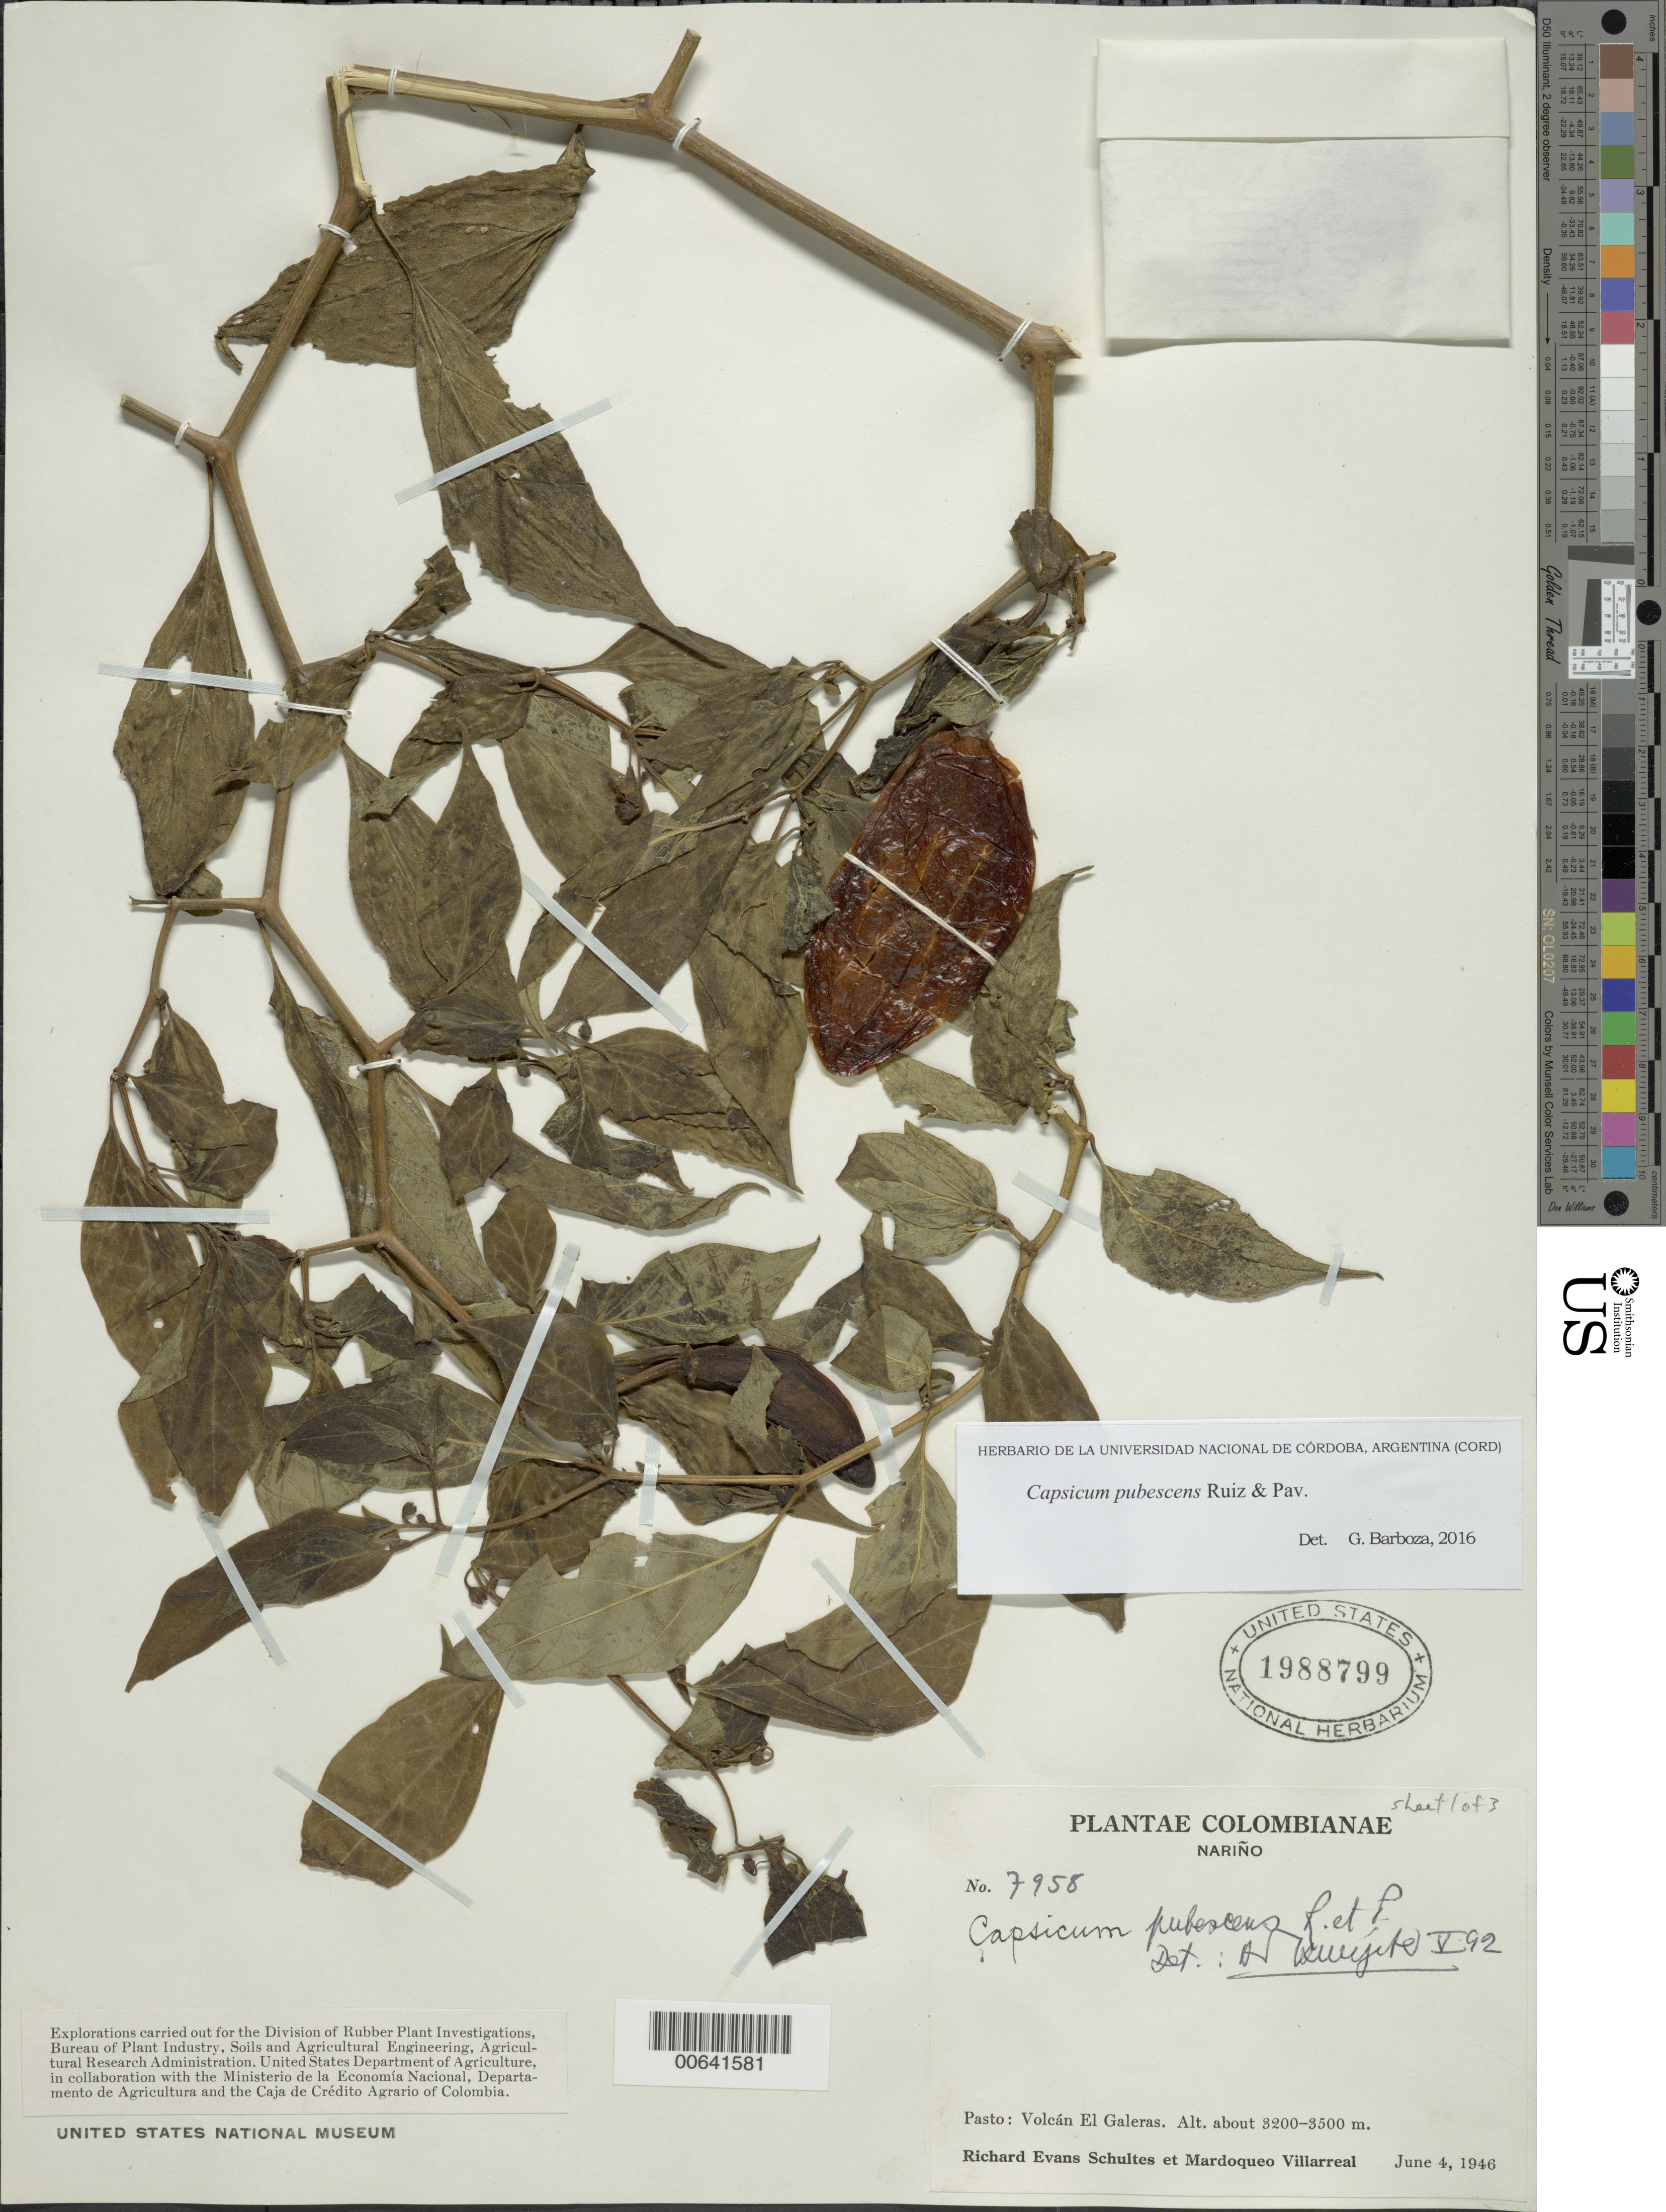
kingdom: Plantae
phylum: Tracheophyta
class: Magnoliopsida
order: Solanales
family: Solanaceae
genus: Capsicum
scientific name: Capsicum pubescens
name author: Ruiz & Pav.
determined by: Barboza, G. E., (CORD), Museo Botanico - Cordoba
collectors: R. E. Schultes & M. Villarreal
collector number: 7958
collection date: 1946-06-04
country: Colombia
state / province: Nariño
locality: Pasto: El Galeras Volcano.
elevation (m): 3200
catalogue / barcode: US 1988799